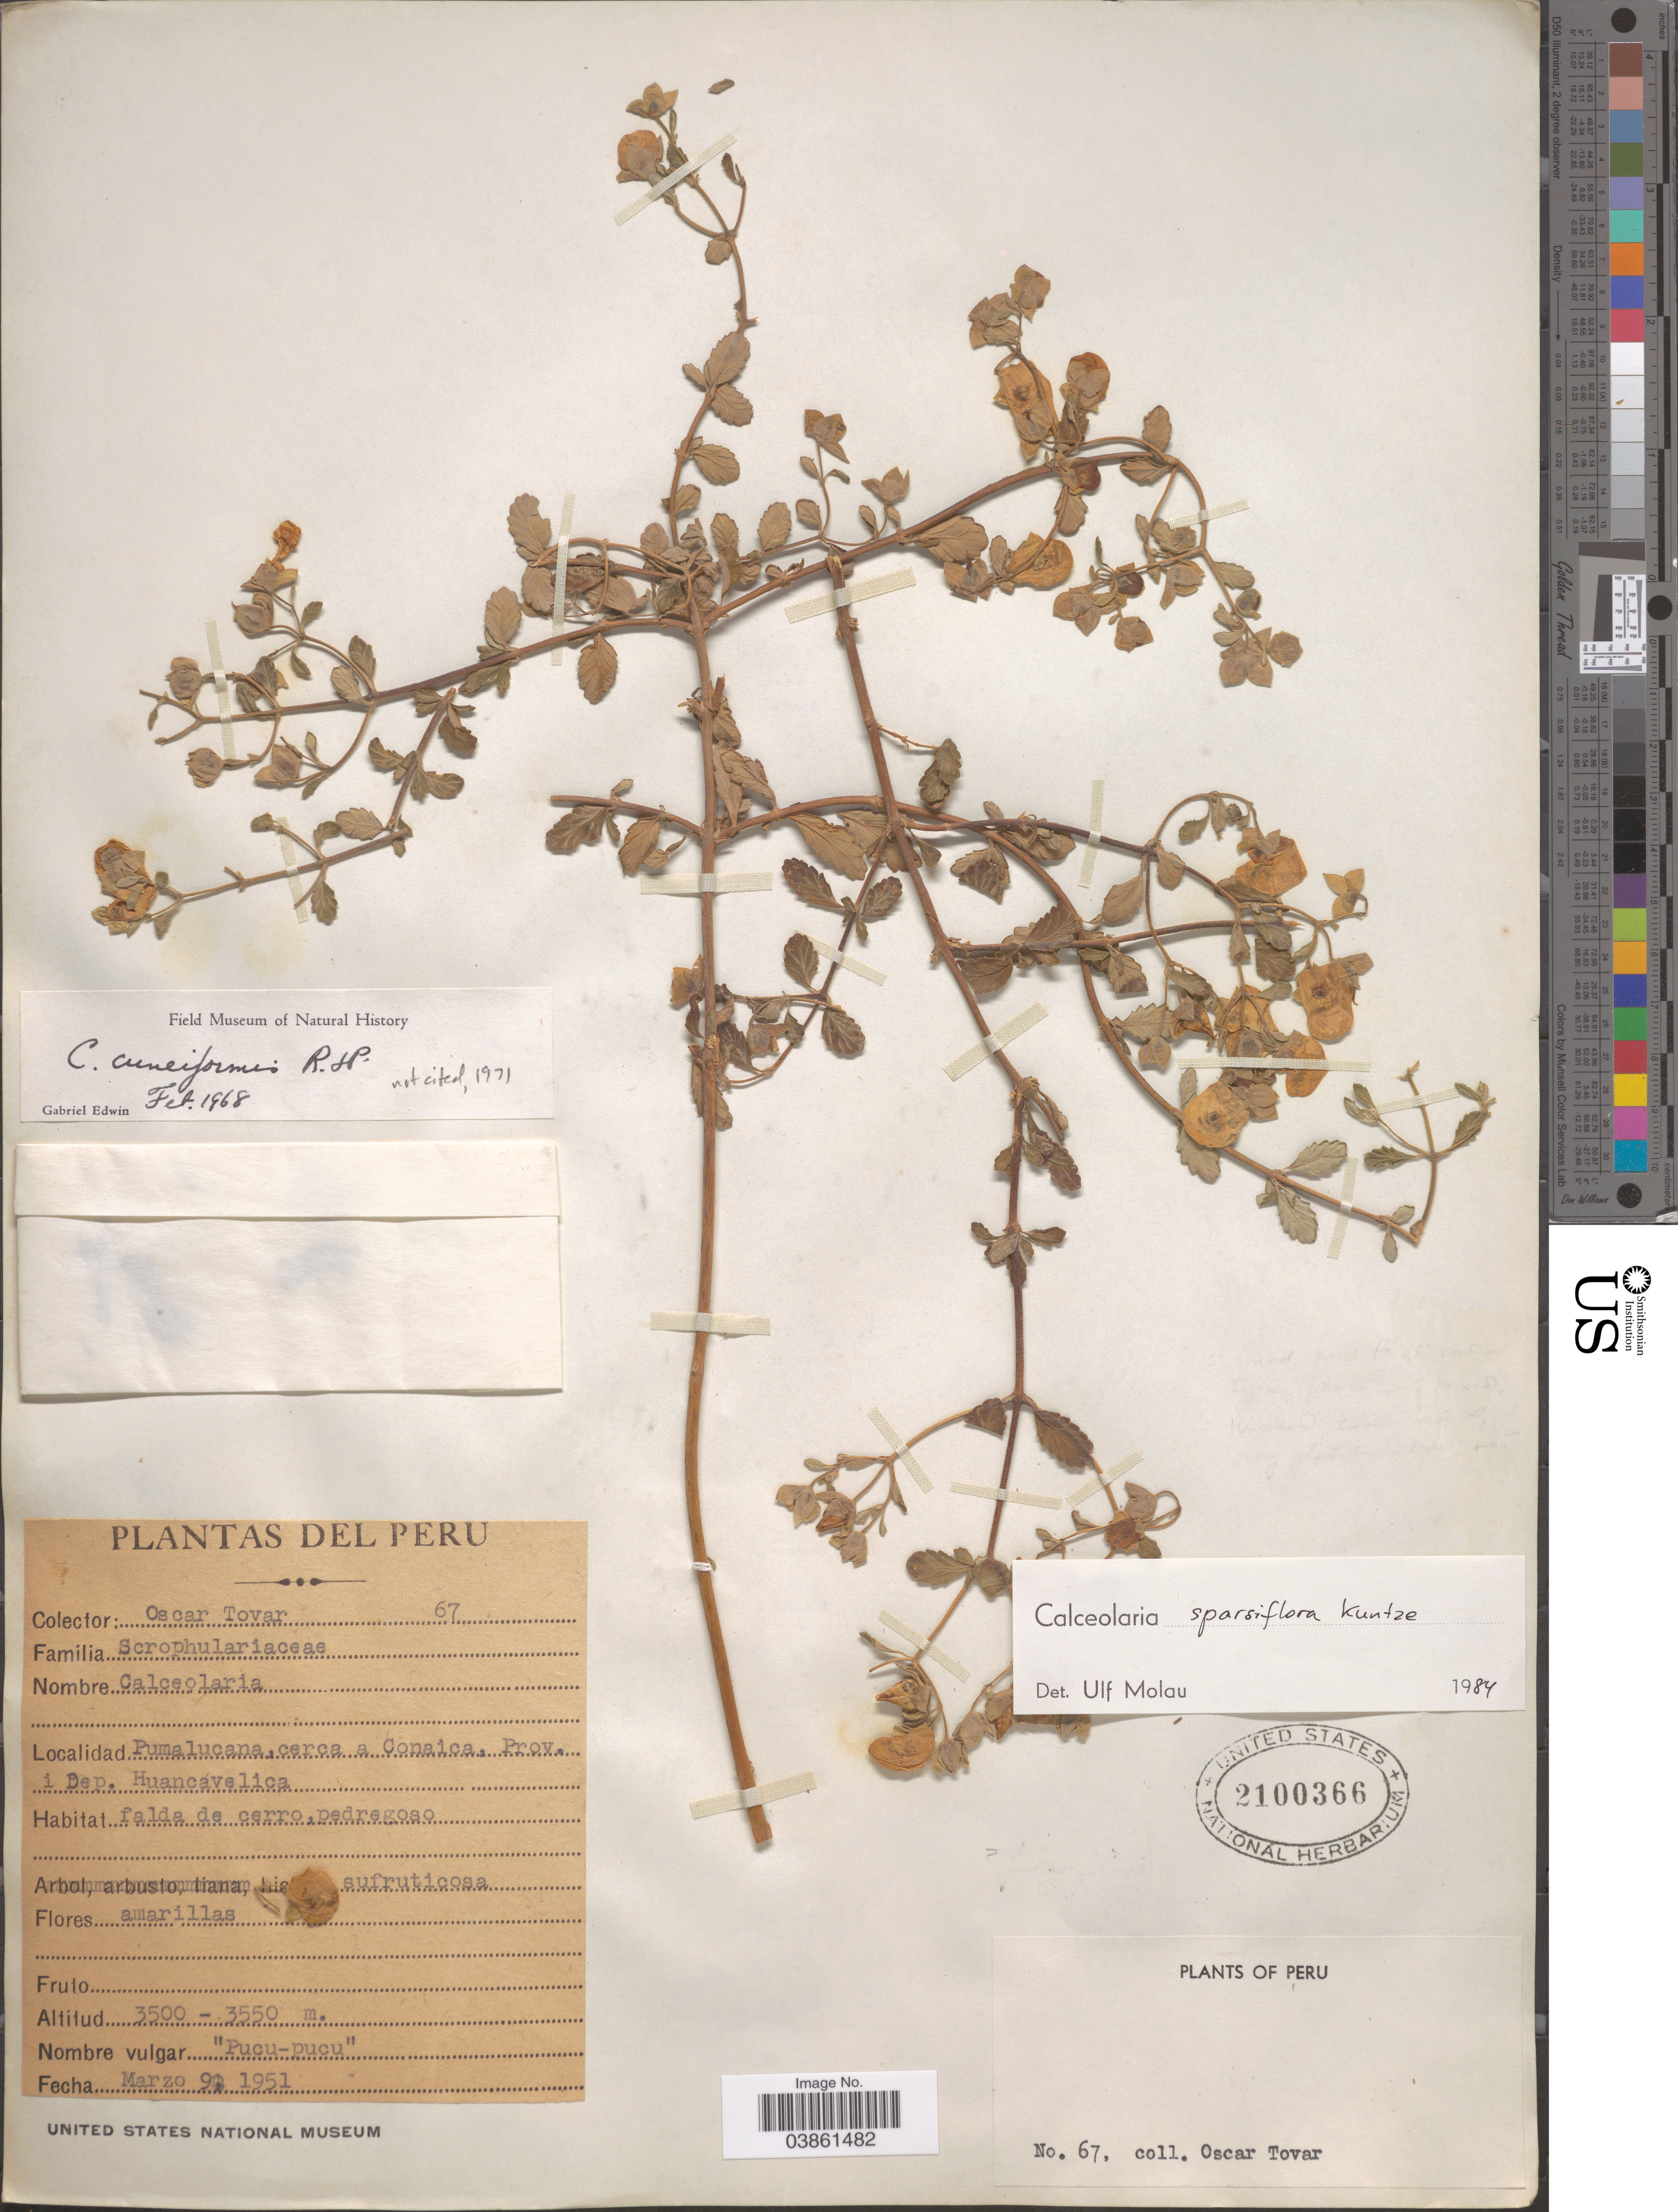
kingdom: Plantae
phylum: Tracheophyta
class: Magnoliopsida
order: Lamiales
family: Calceolariaceae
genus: Calceolaria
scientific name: Calceolaria sparsiflora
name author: Kuntze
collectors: Ó. Tovar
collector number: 67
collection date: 1951-03-09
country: Peru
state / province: Huancavelica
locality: Pumalucana, cerca a Conaica, Prov. i Dep. Huancavelica.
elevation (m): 3500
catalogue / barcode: US 2100366